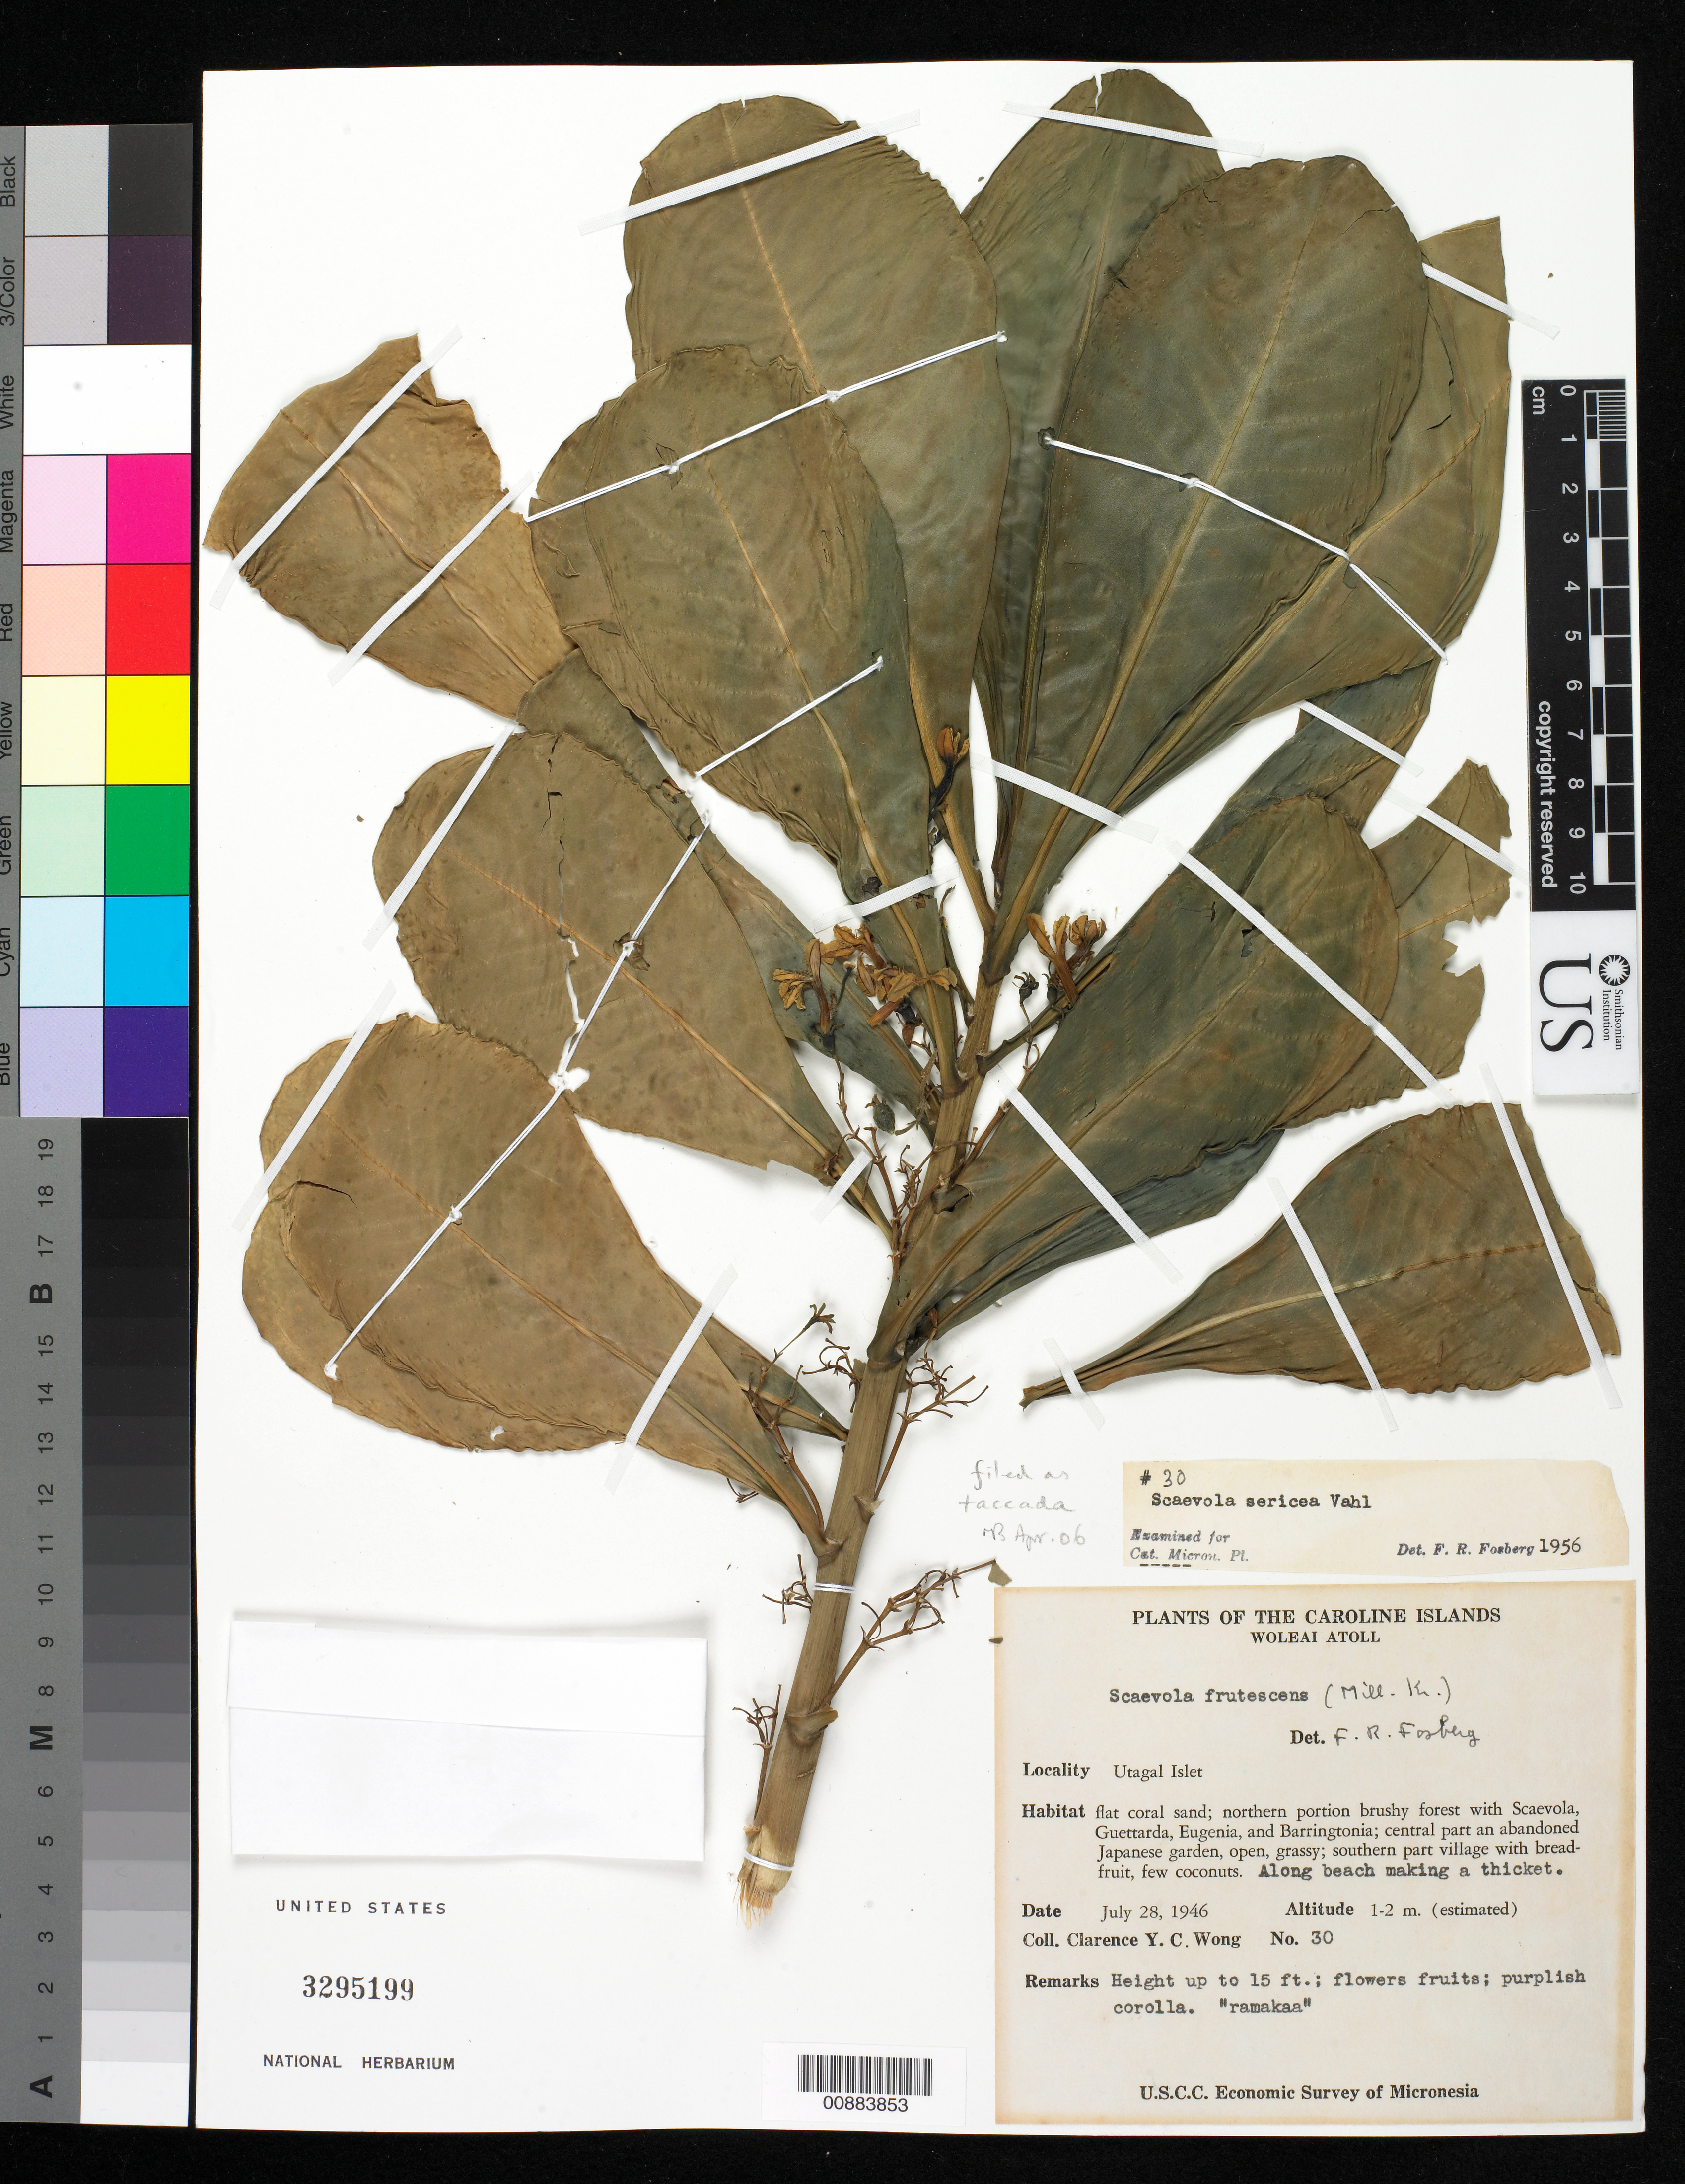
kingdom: Plantae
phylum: Tracheophyta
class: Magnoliopsida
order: Asterales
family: Goodeniaceae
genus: Scaevola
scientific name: Scaevola taccada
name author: (Gaertn.) Roxb.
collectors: C. Wong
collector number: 30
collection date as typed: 28 Jul 1946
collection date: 1946-07-28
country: Micronesia, Federated States of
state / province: Yap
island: Woleai Atoll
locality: Utagal Islet.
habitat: Flat coral sand; northern portion brushy forest with Scaevola, Guettarda, Eugenia, and Barringtonia; (continued in Remarks)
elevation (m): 1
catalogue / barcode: US 3295199